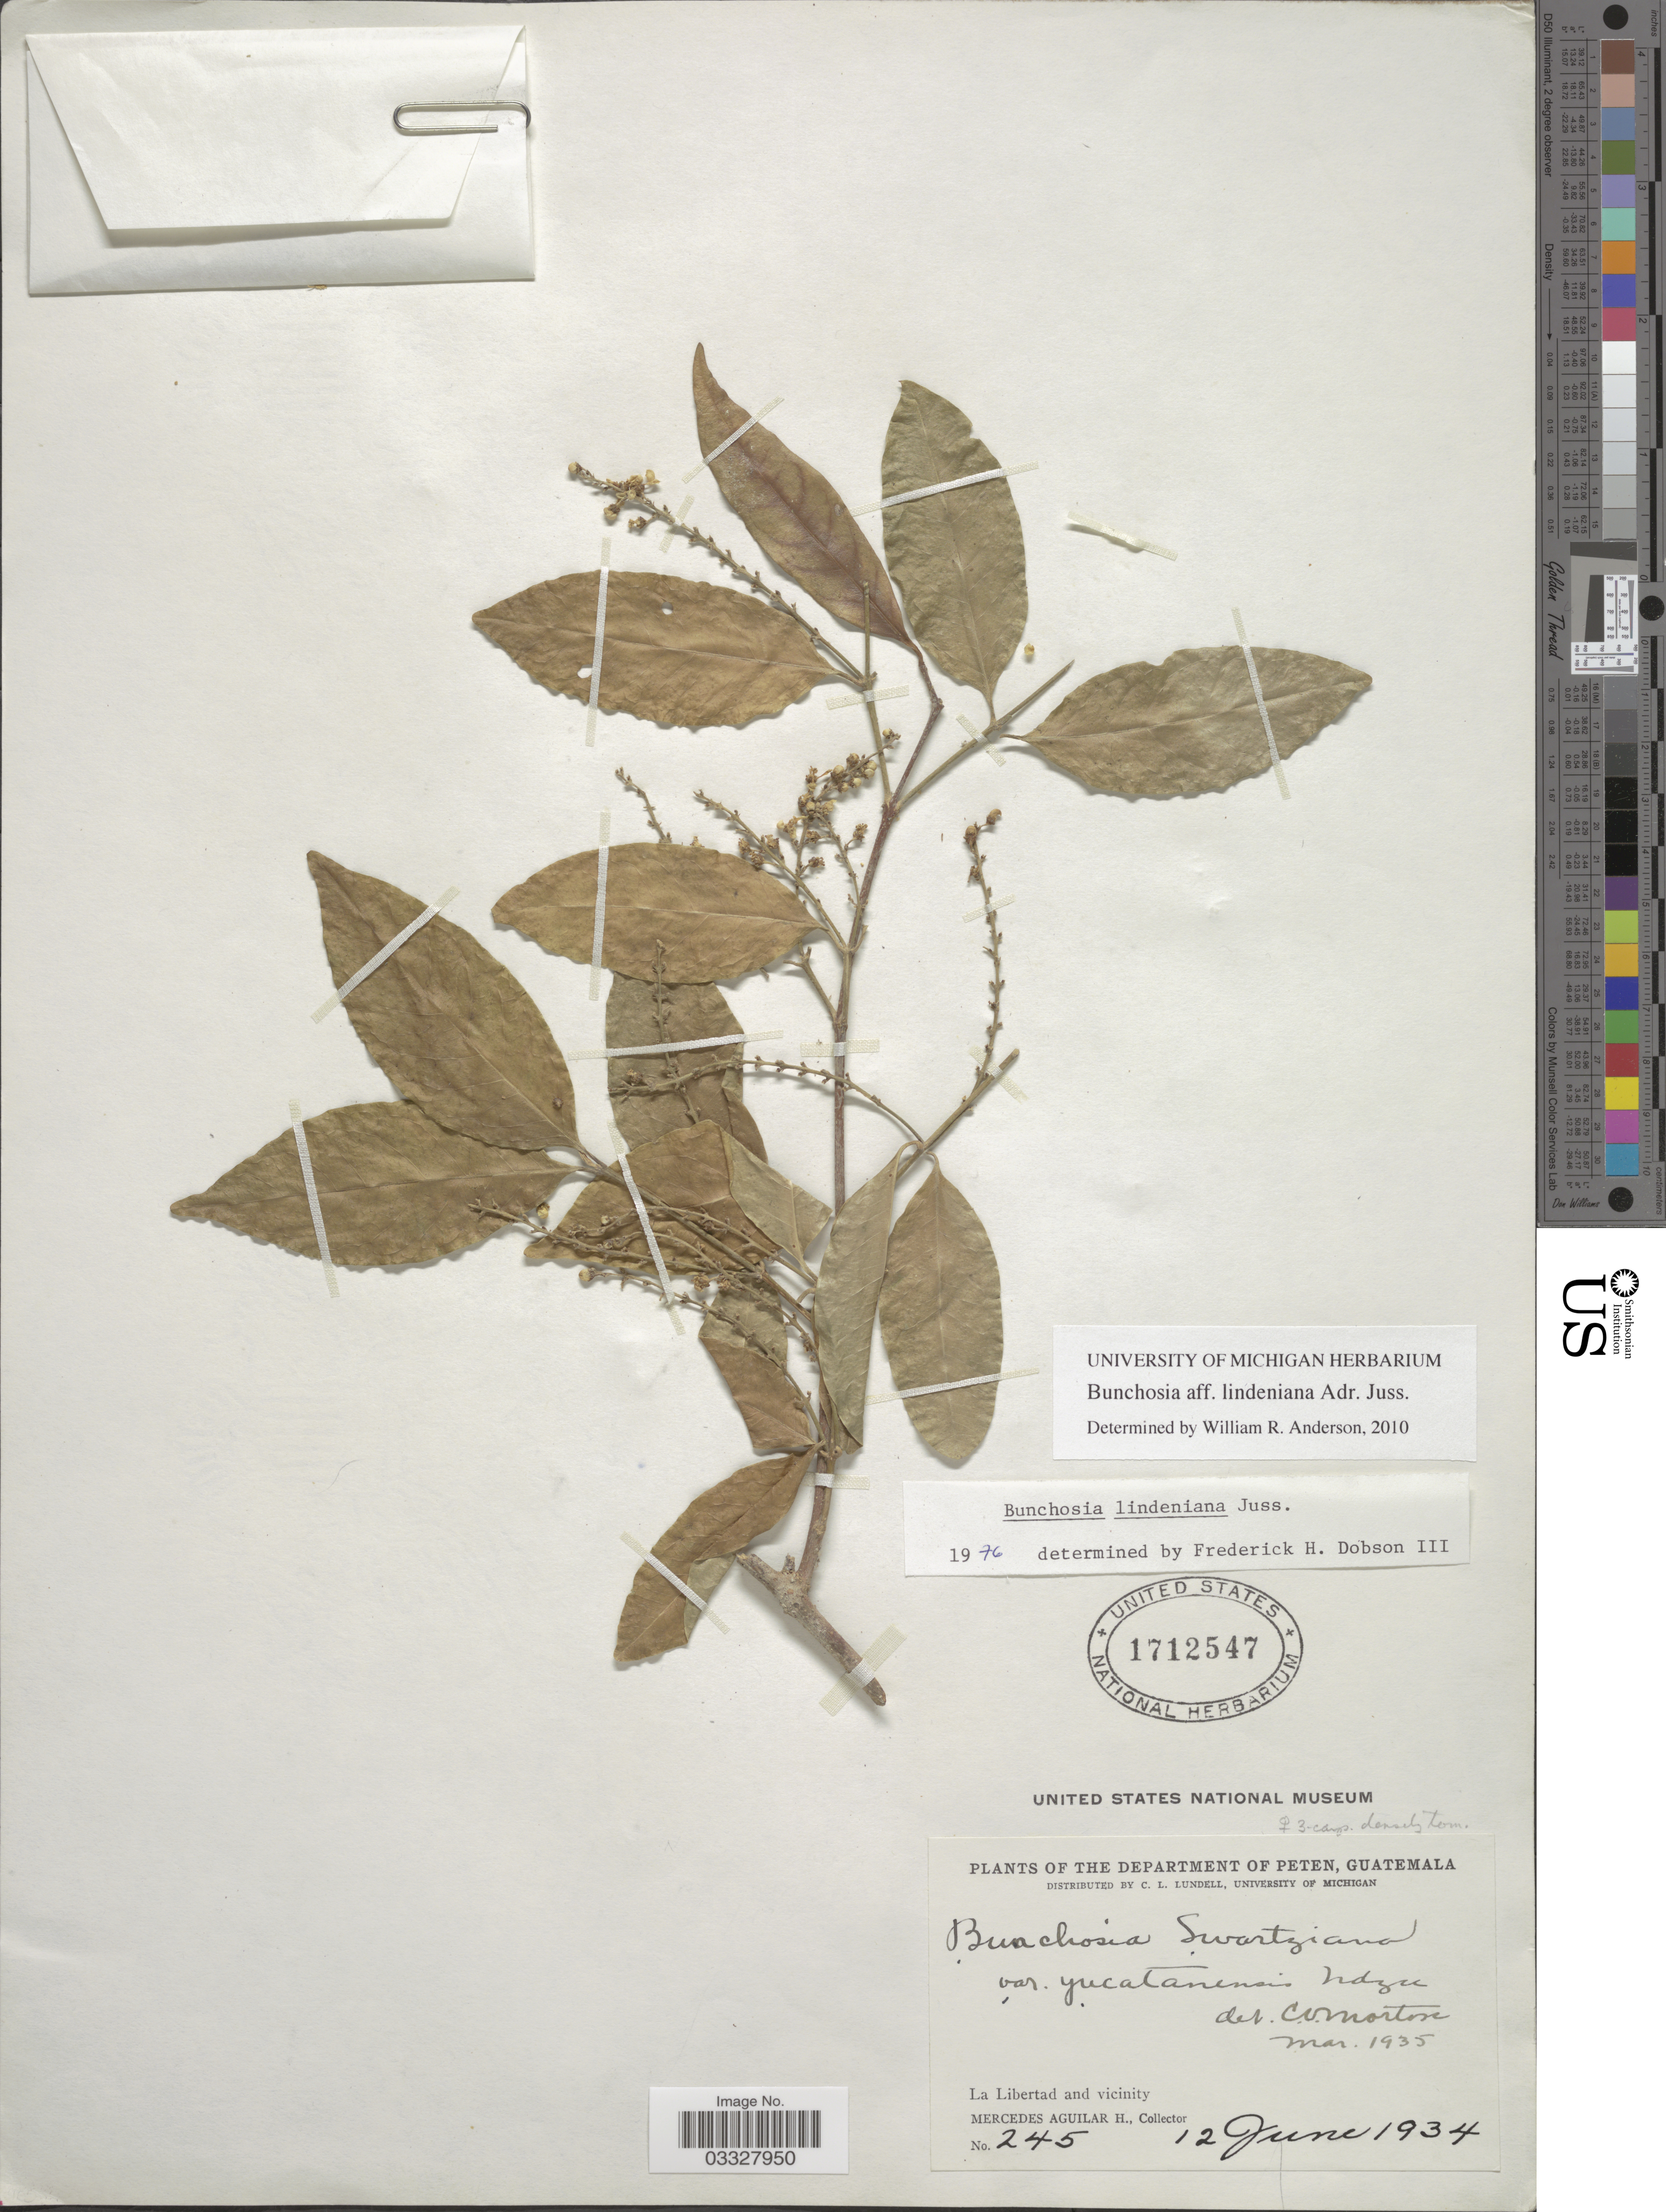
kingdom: Plantae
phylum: Tracheophyta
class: Magnoliopsida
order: Malpighiales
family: Malpighiaceae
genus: Bunchosia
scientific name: Bunchosia lindeniana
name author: A. Juss.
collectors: M. Aguilar H.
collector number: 245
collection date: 1934-06-12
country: Guatemala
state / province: El Petén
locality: Department of Peten. La Libertad and vicinity.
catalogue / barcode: US 1712547